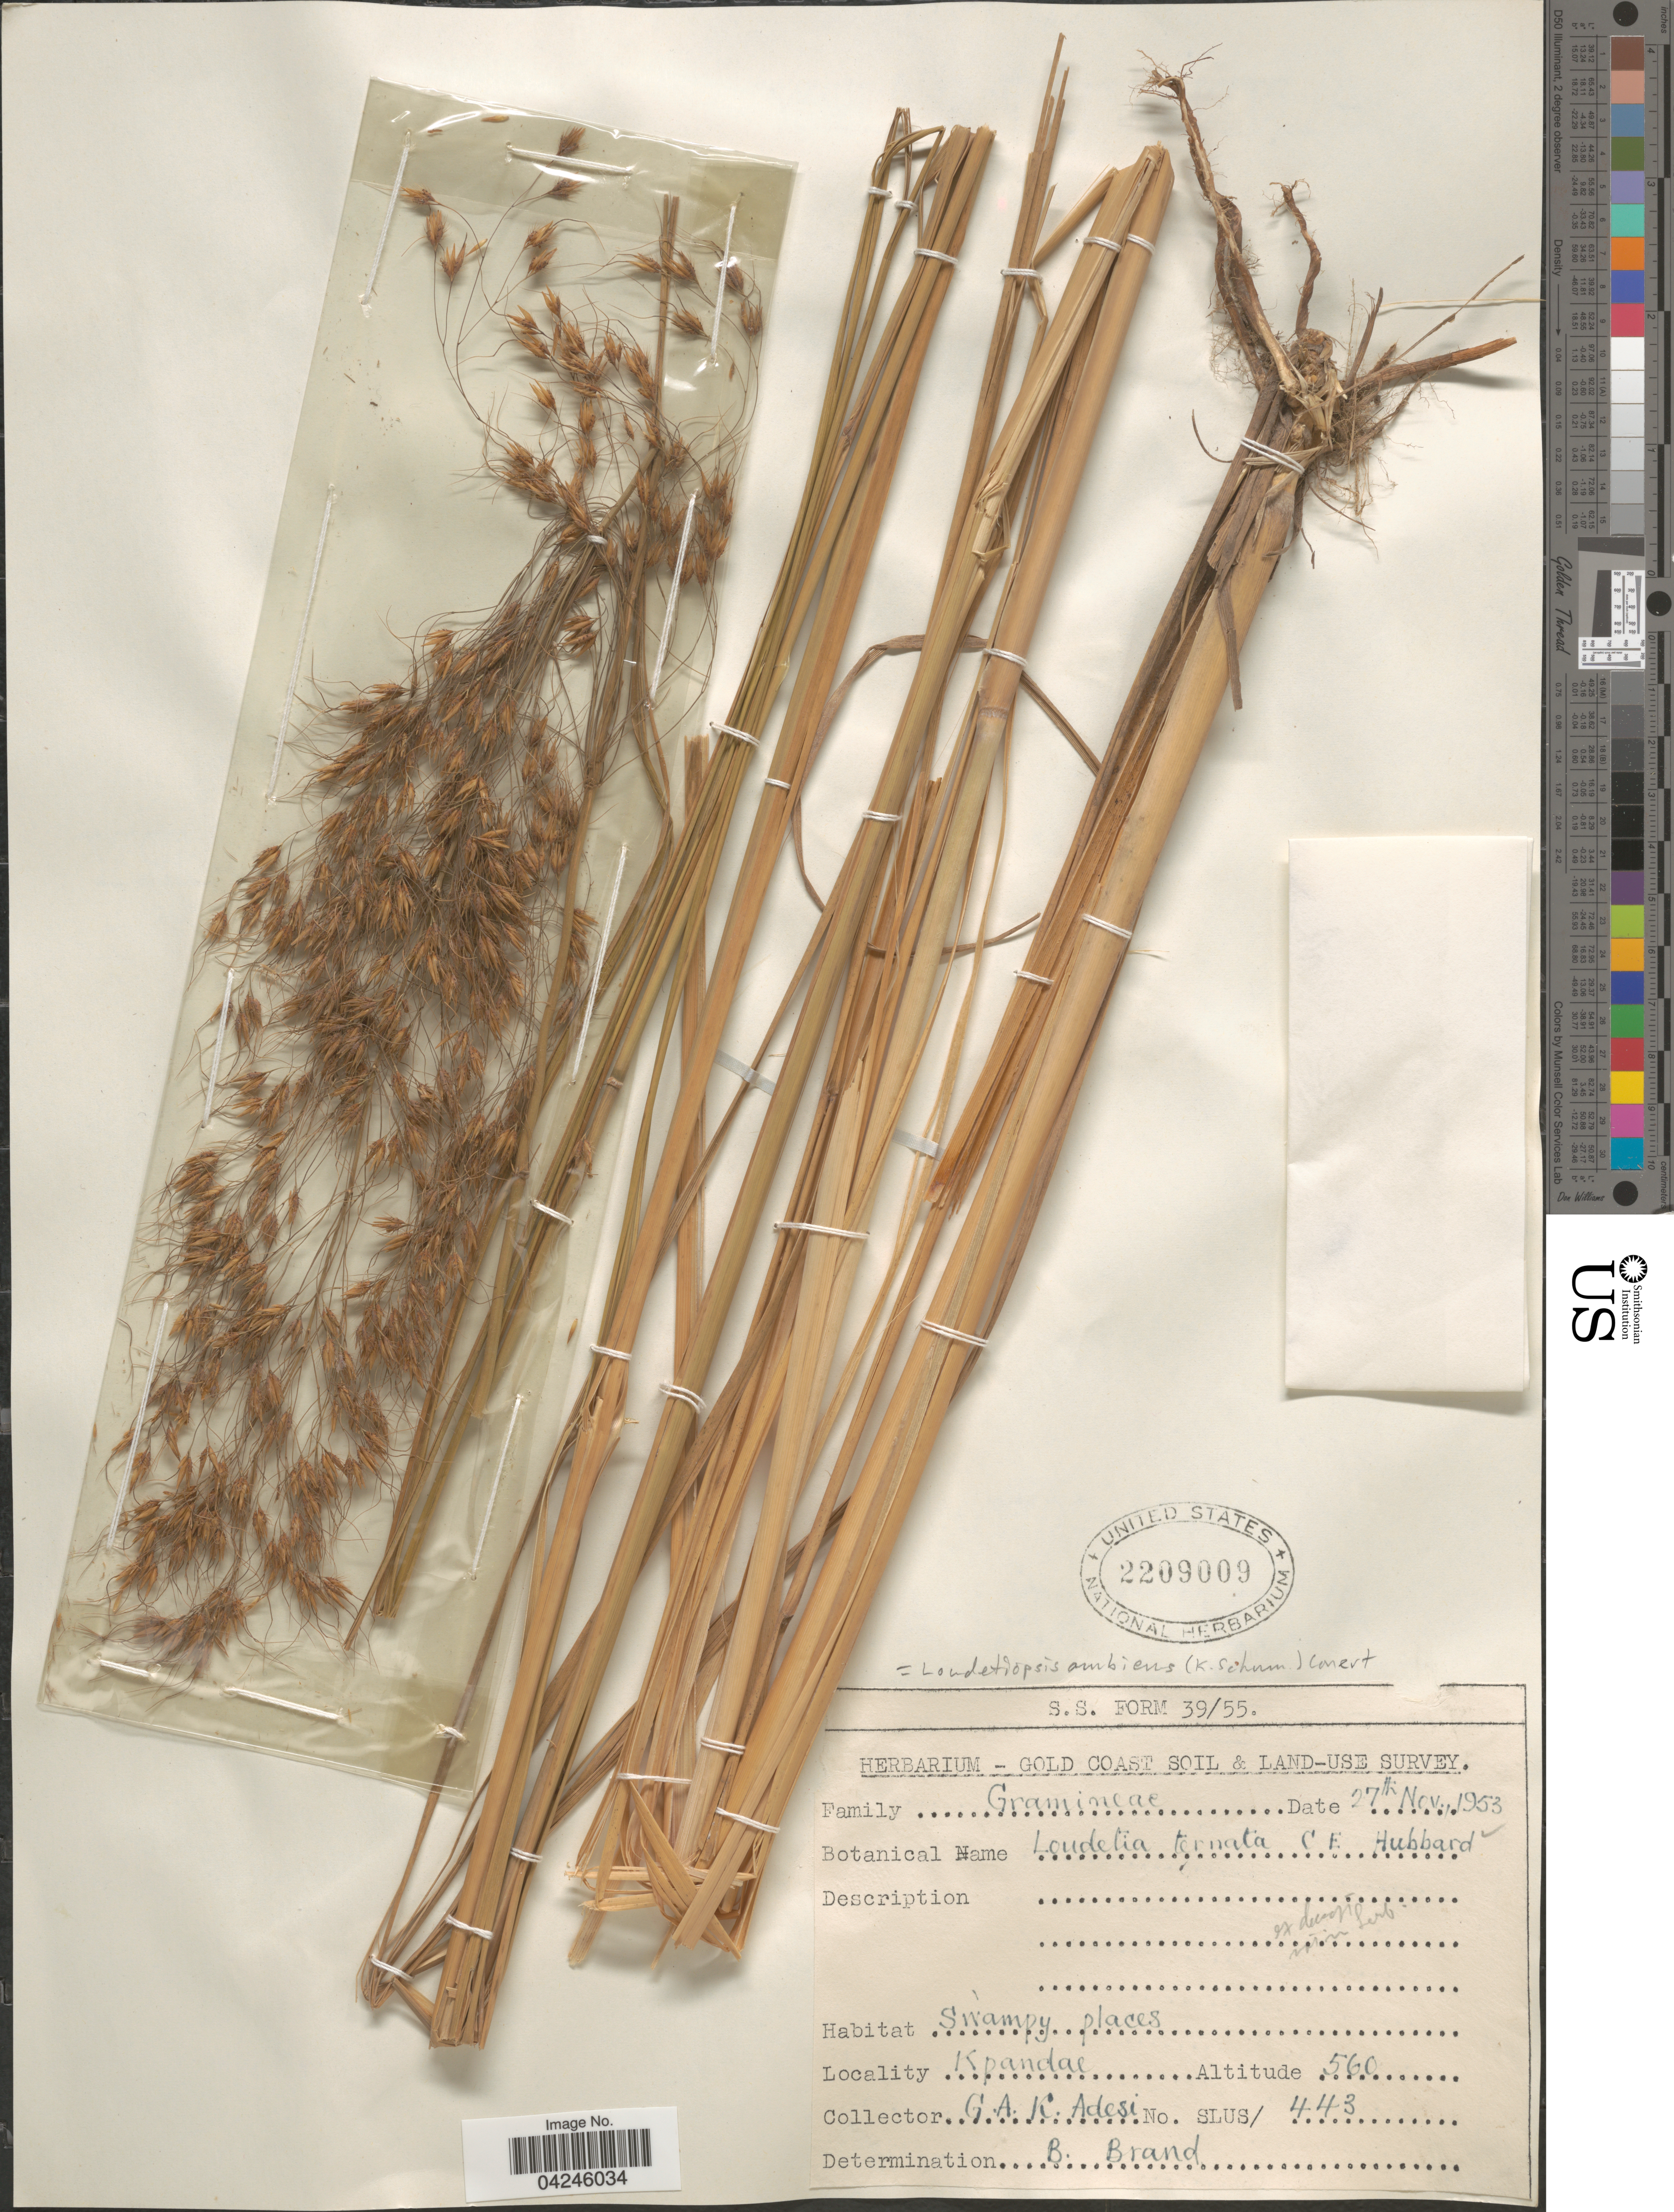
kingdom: Plantae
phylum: Tracheophyta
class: Liliopsida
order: Poales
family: Poaceae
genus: Loudetiopsis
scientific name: Loudetiopsis ambiens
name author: (K. Schum.) Conert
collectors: G. A. K. Adesi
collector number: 443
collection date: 1953-11-27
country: Ghana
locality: Gold Coast Soil & Land-Use Survey. Swampy places. Kpandae.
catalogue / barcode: US 2209009